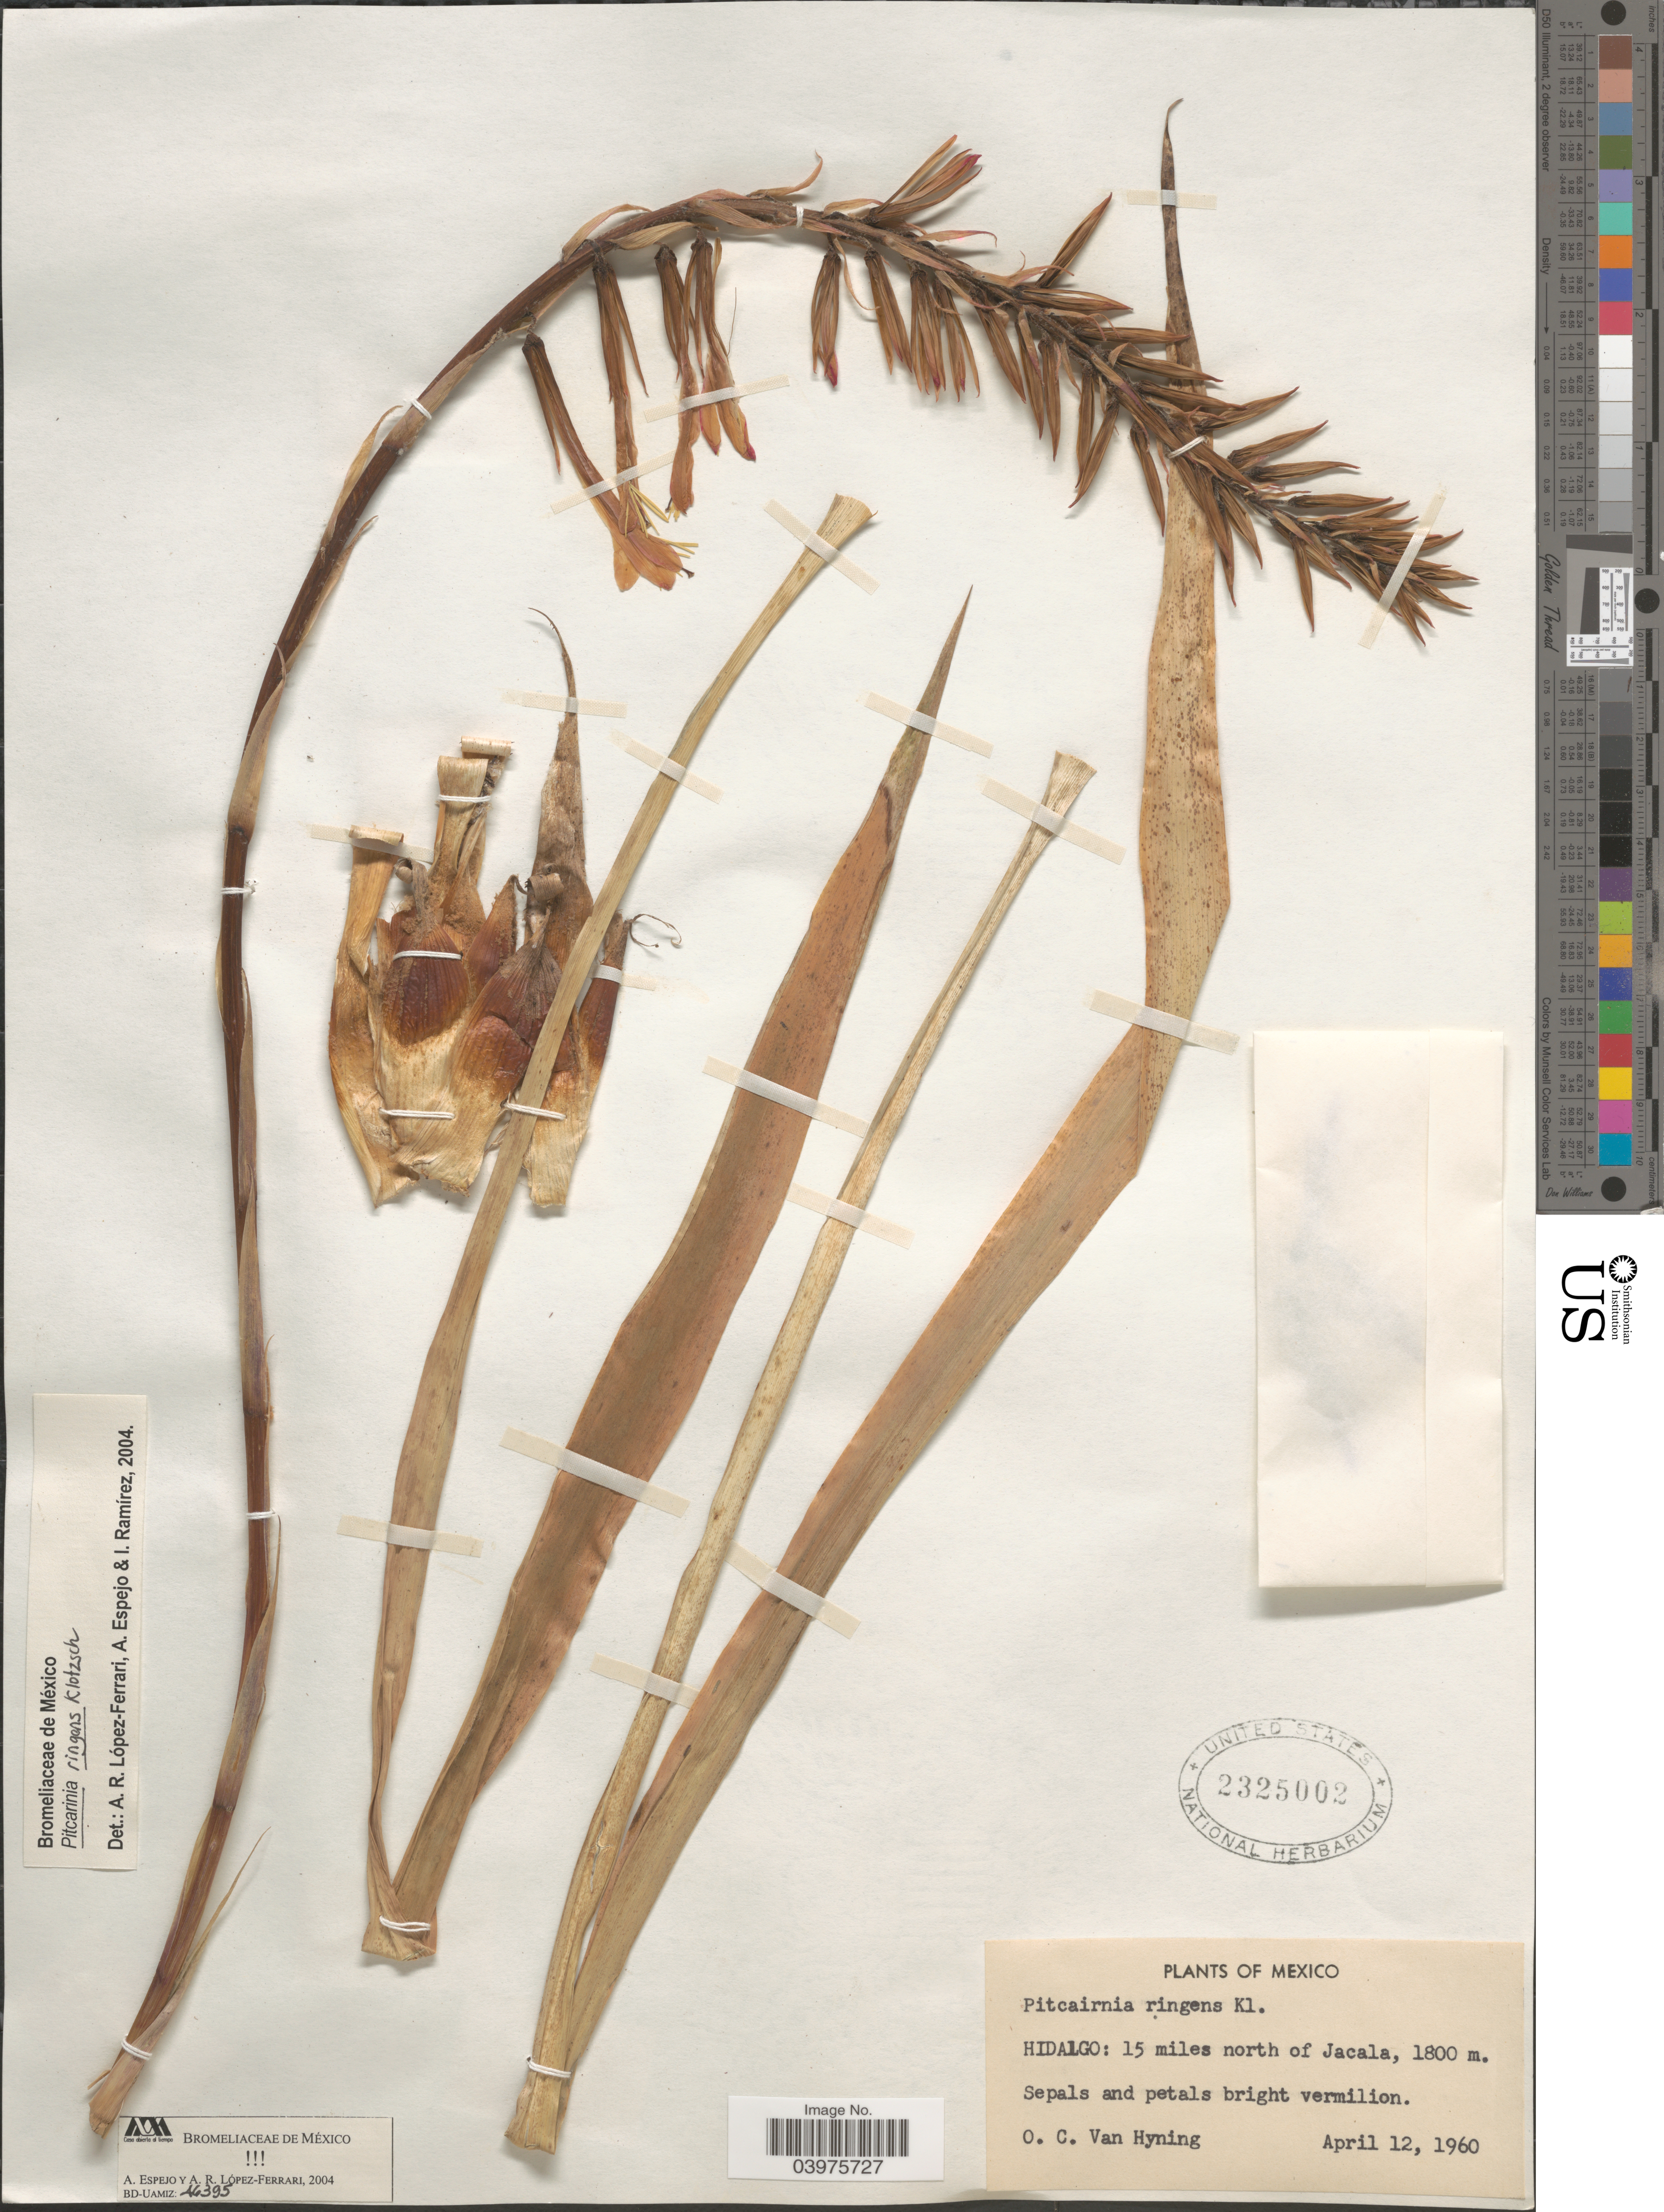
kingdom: Plantae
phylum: Tracheophyta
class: Liliopsida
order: Poales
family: Bromeliaceae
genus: Pitcairnia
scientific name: Pitcairnia ringens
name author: Klotzsch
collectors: O. Van Hyning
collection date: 1960-04-12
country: Mexico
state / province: Hidalgo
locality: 15 miles north of Jacala.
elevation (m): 1800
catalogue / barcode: US 2325002